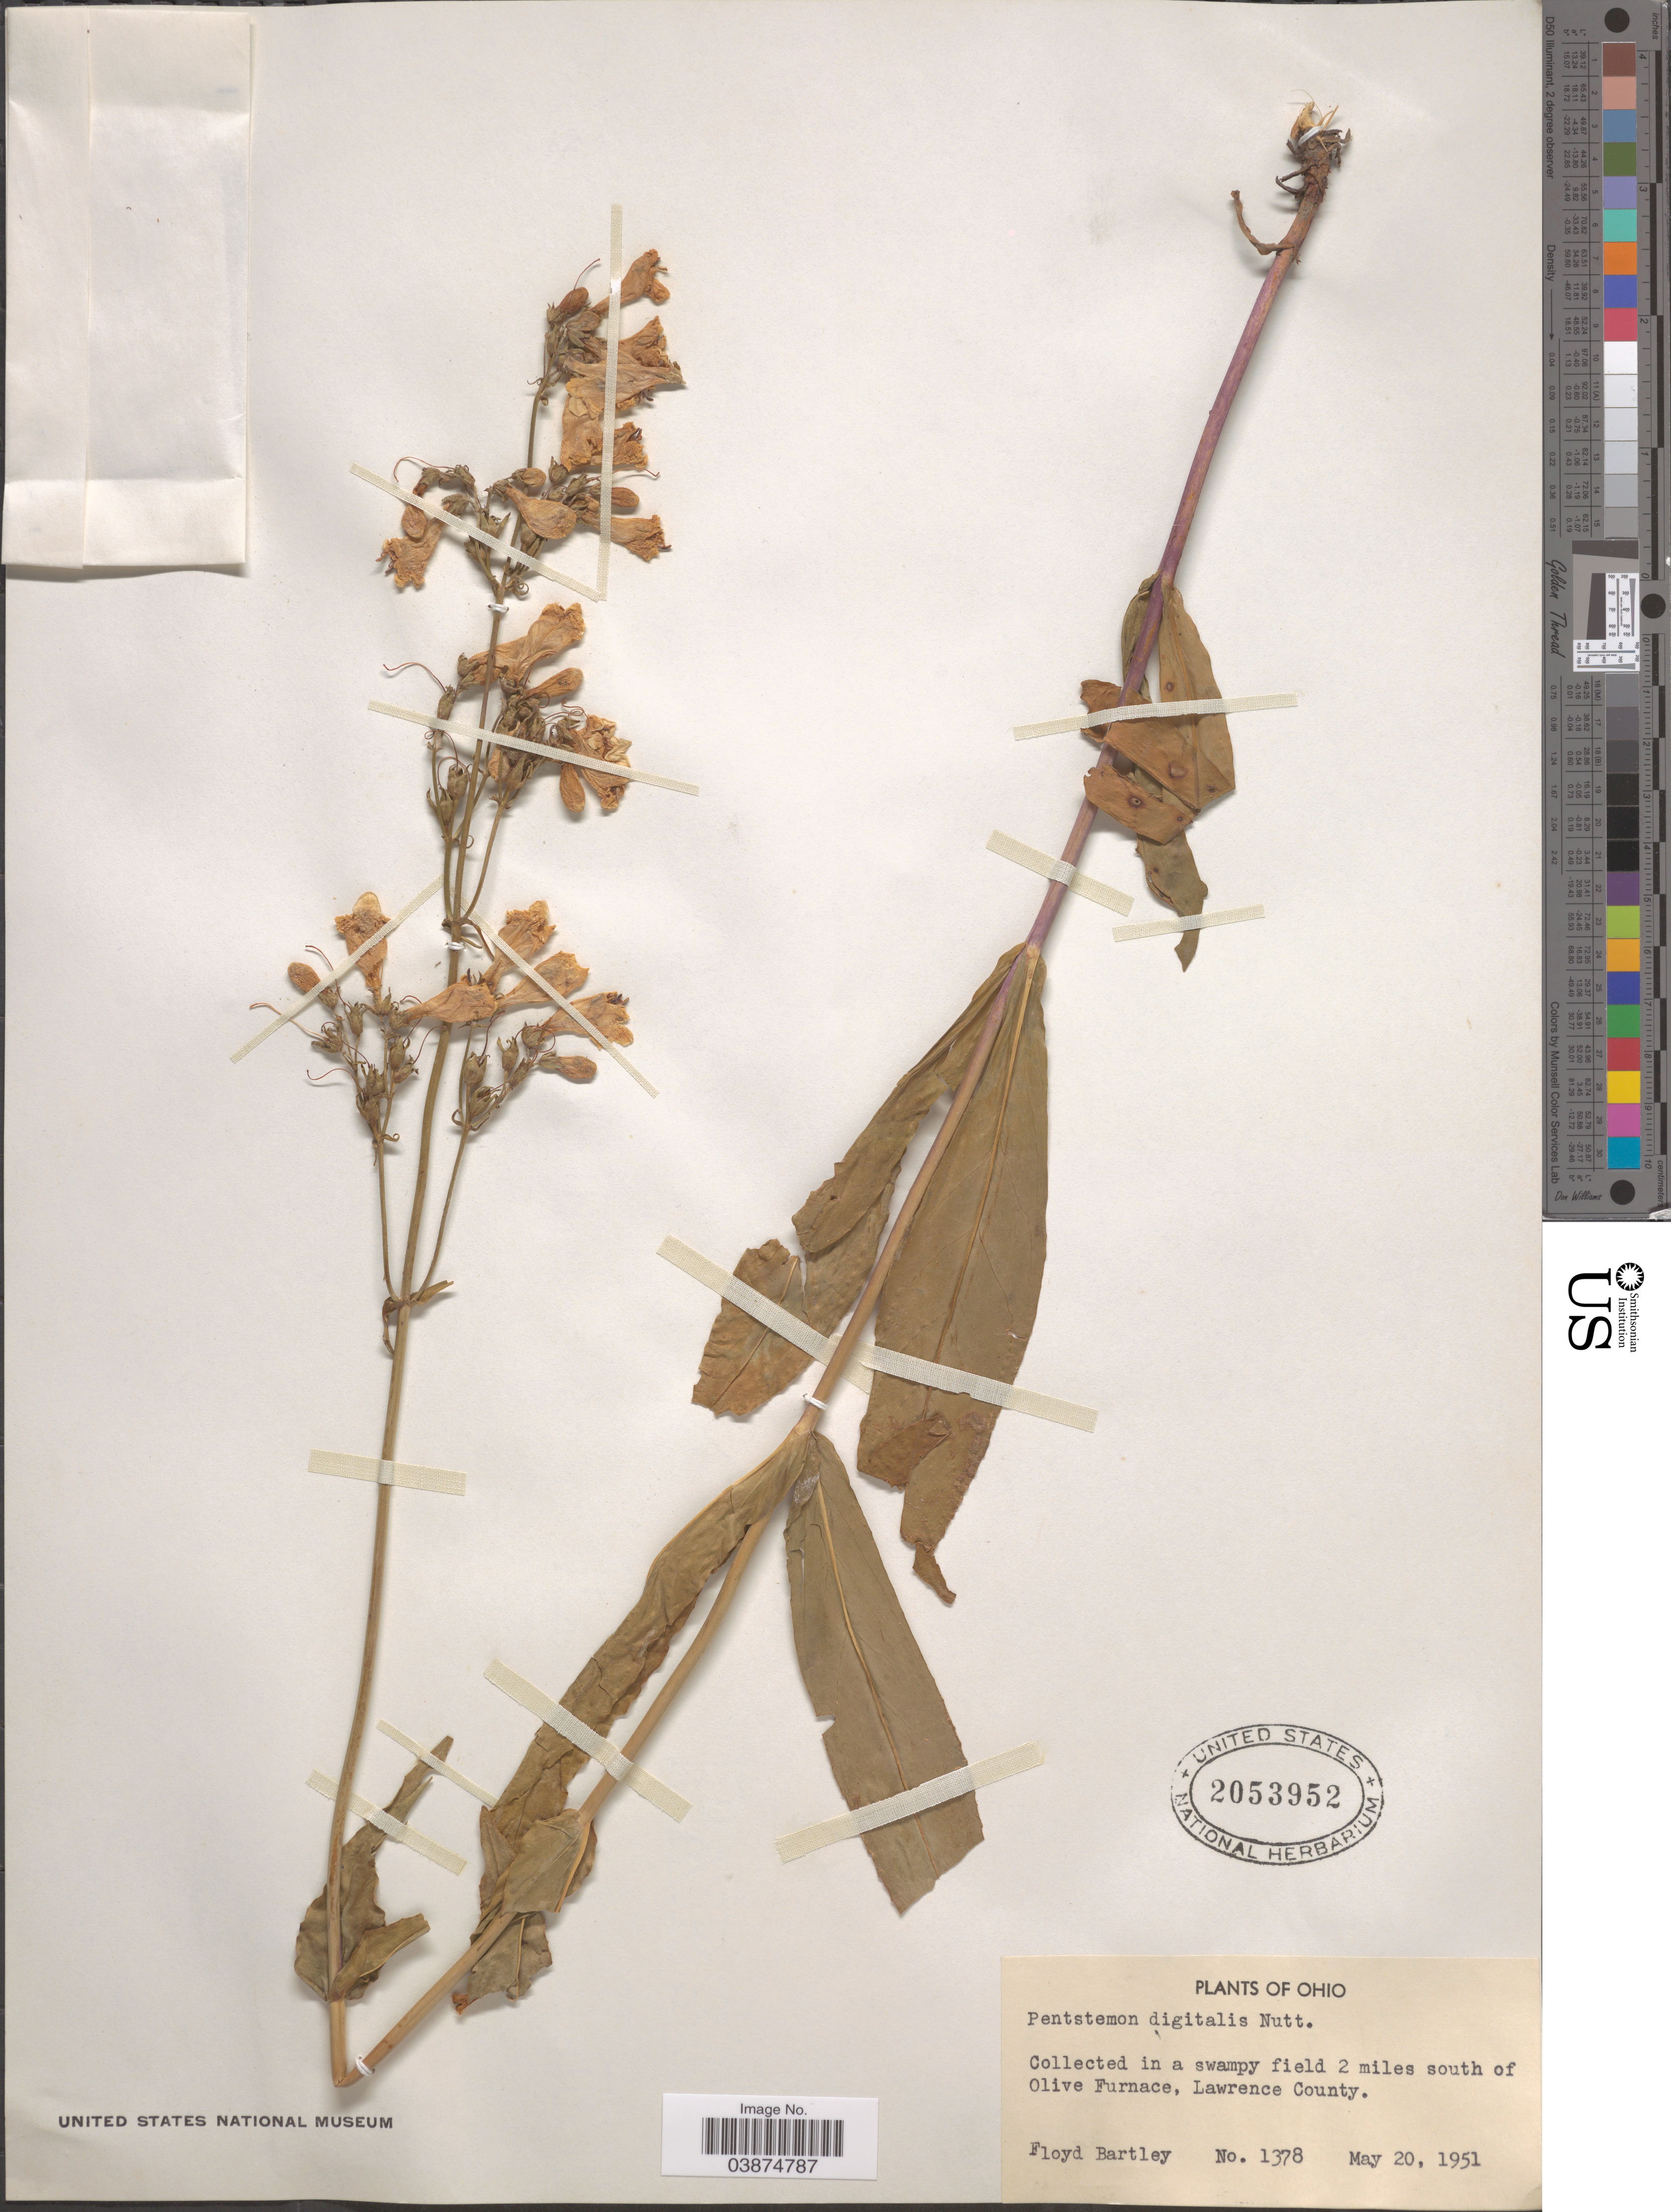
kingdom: Plantae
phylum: Tracheophyta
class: Magnoliopsida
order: Lamiales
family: Plantaginaceae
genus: Penstemon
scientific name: Penstemon digitalis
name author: Nutt. ex Sims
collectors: F. Bartley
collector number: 1378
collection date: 1951-05-20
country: United States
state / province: Ohio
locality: In a swampy field 2 miles south of Olive Furnace, Lawrence County.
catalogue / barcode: US 2053952